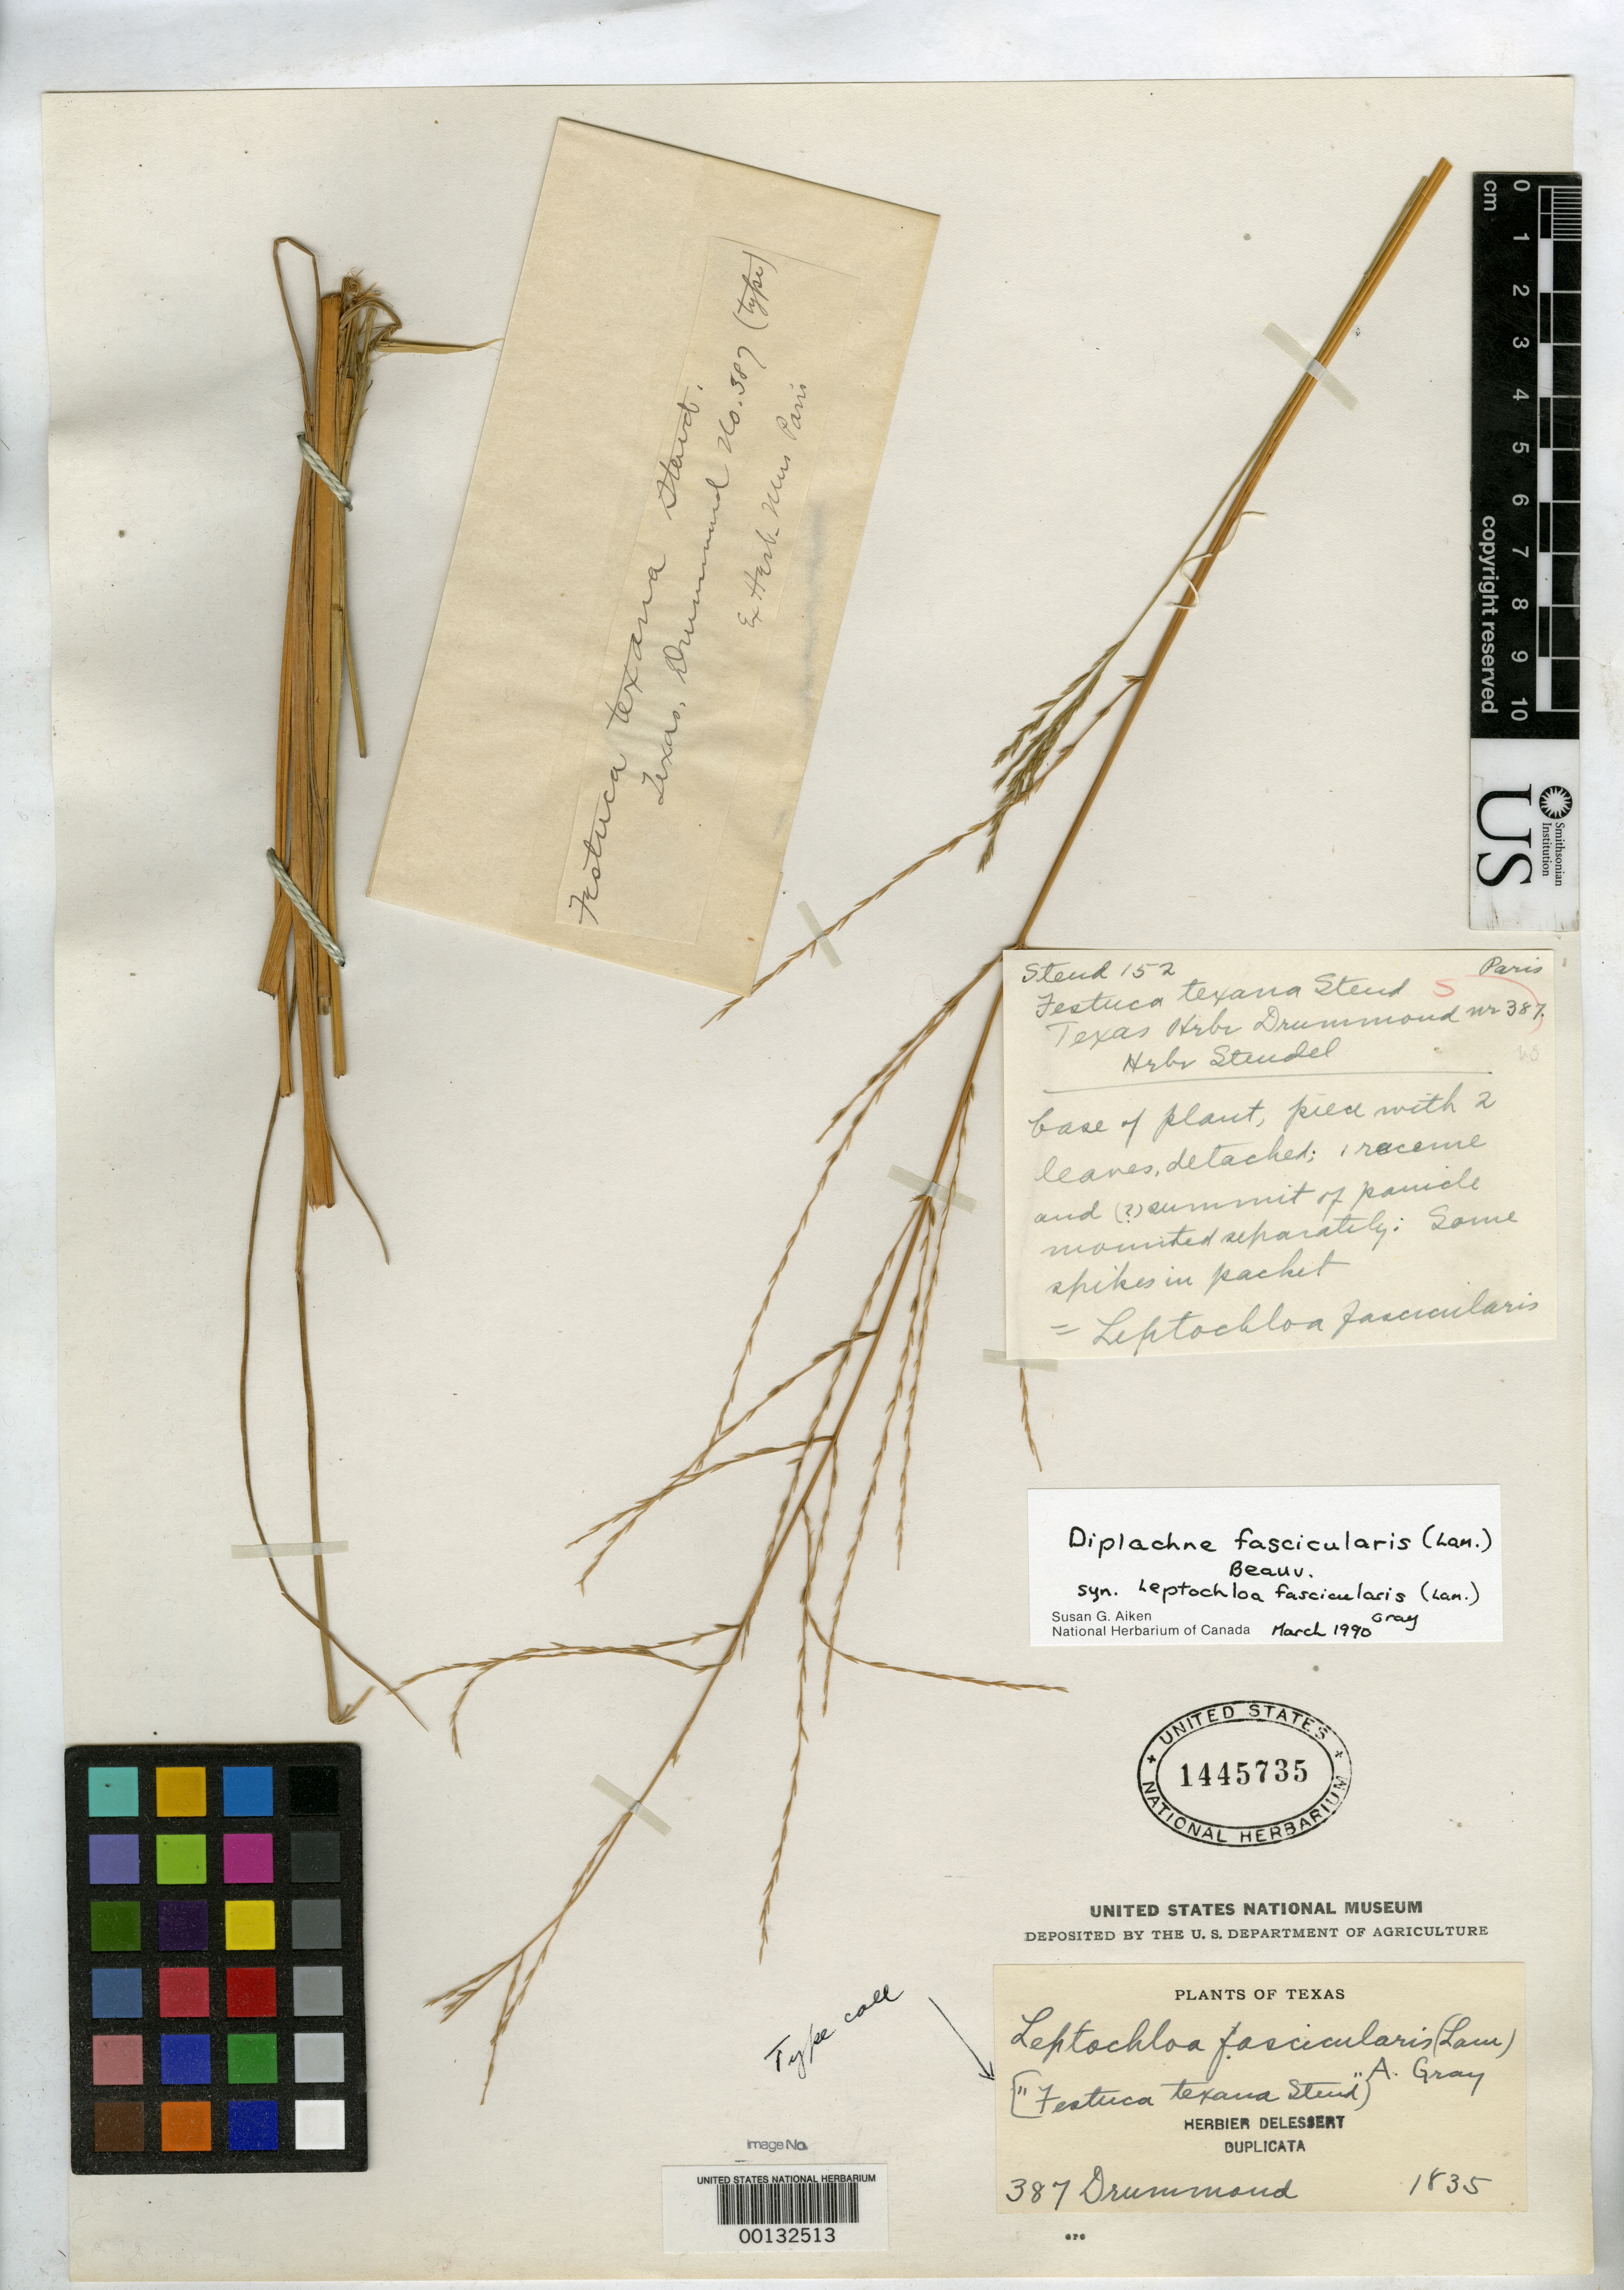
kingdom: Plantae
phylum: Tracheophyta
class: Liliopsida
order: Poales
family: Poaceae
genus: Festuca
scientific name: Festuca texana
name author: Steud.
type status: Isotype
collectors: T. Drummond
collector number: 387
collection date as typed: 1835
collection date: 1835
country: United States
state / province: Texas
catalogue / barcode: US 1445735